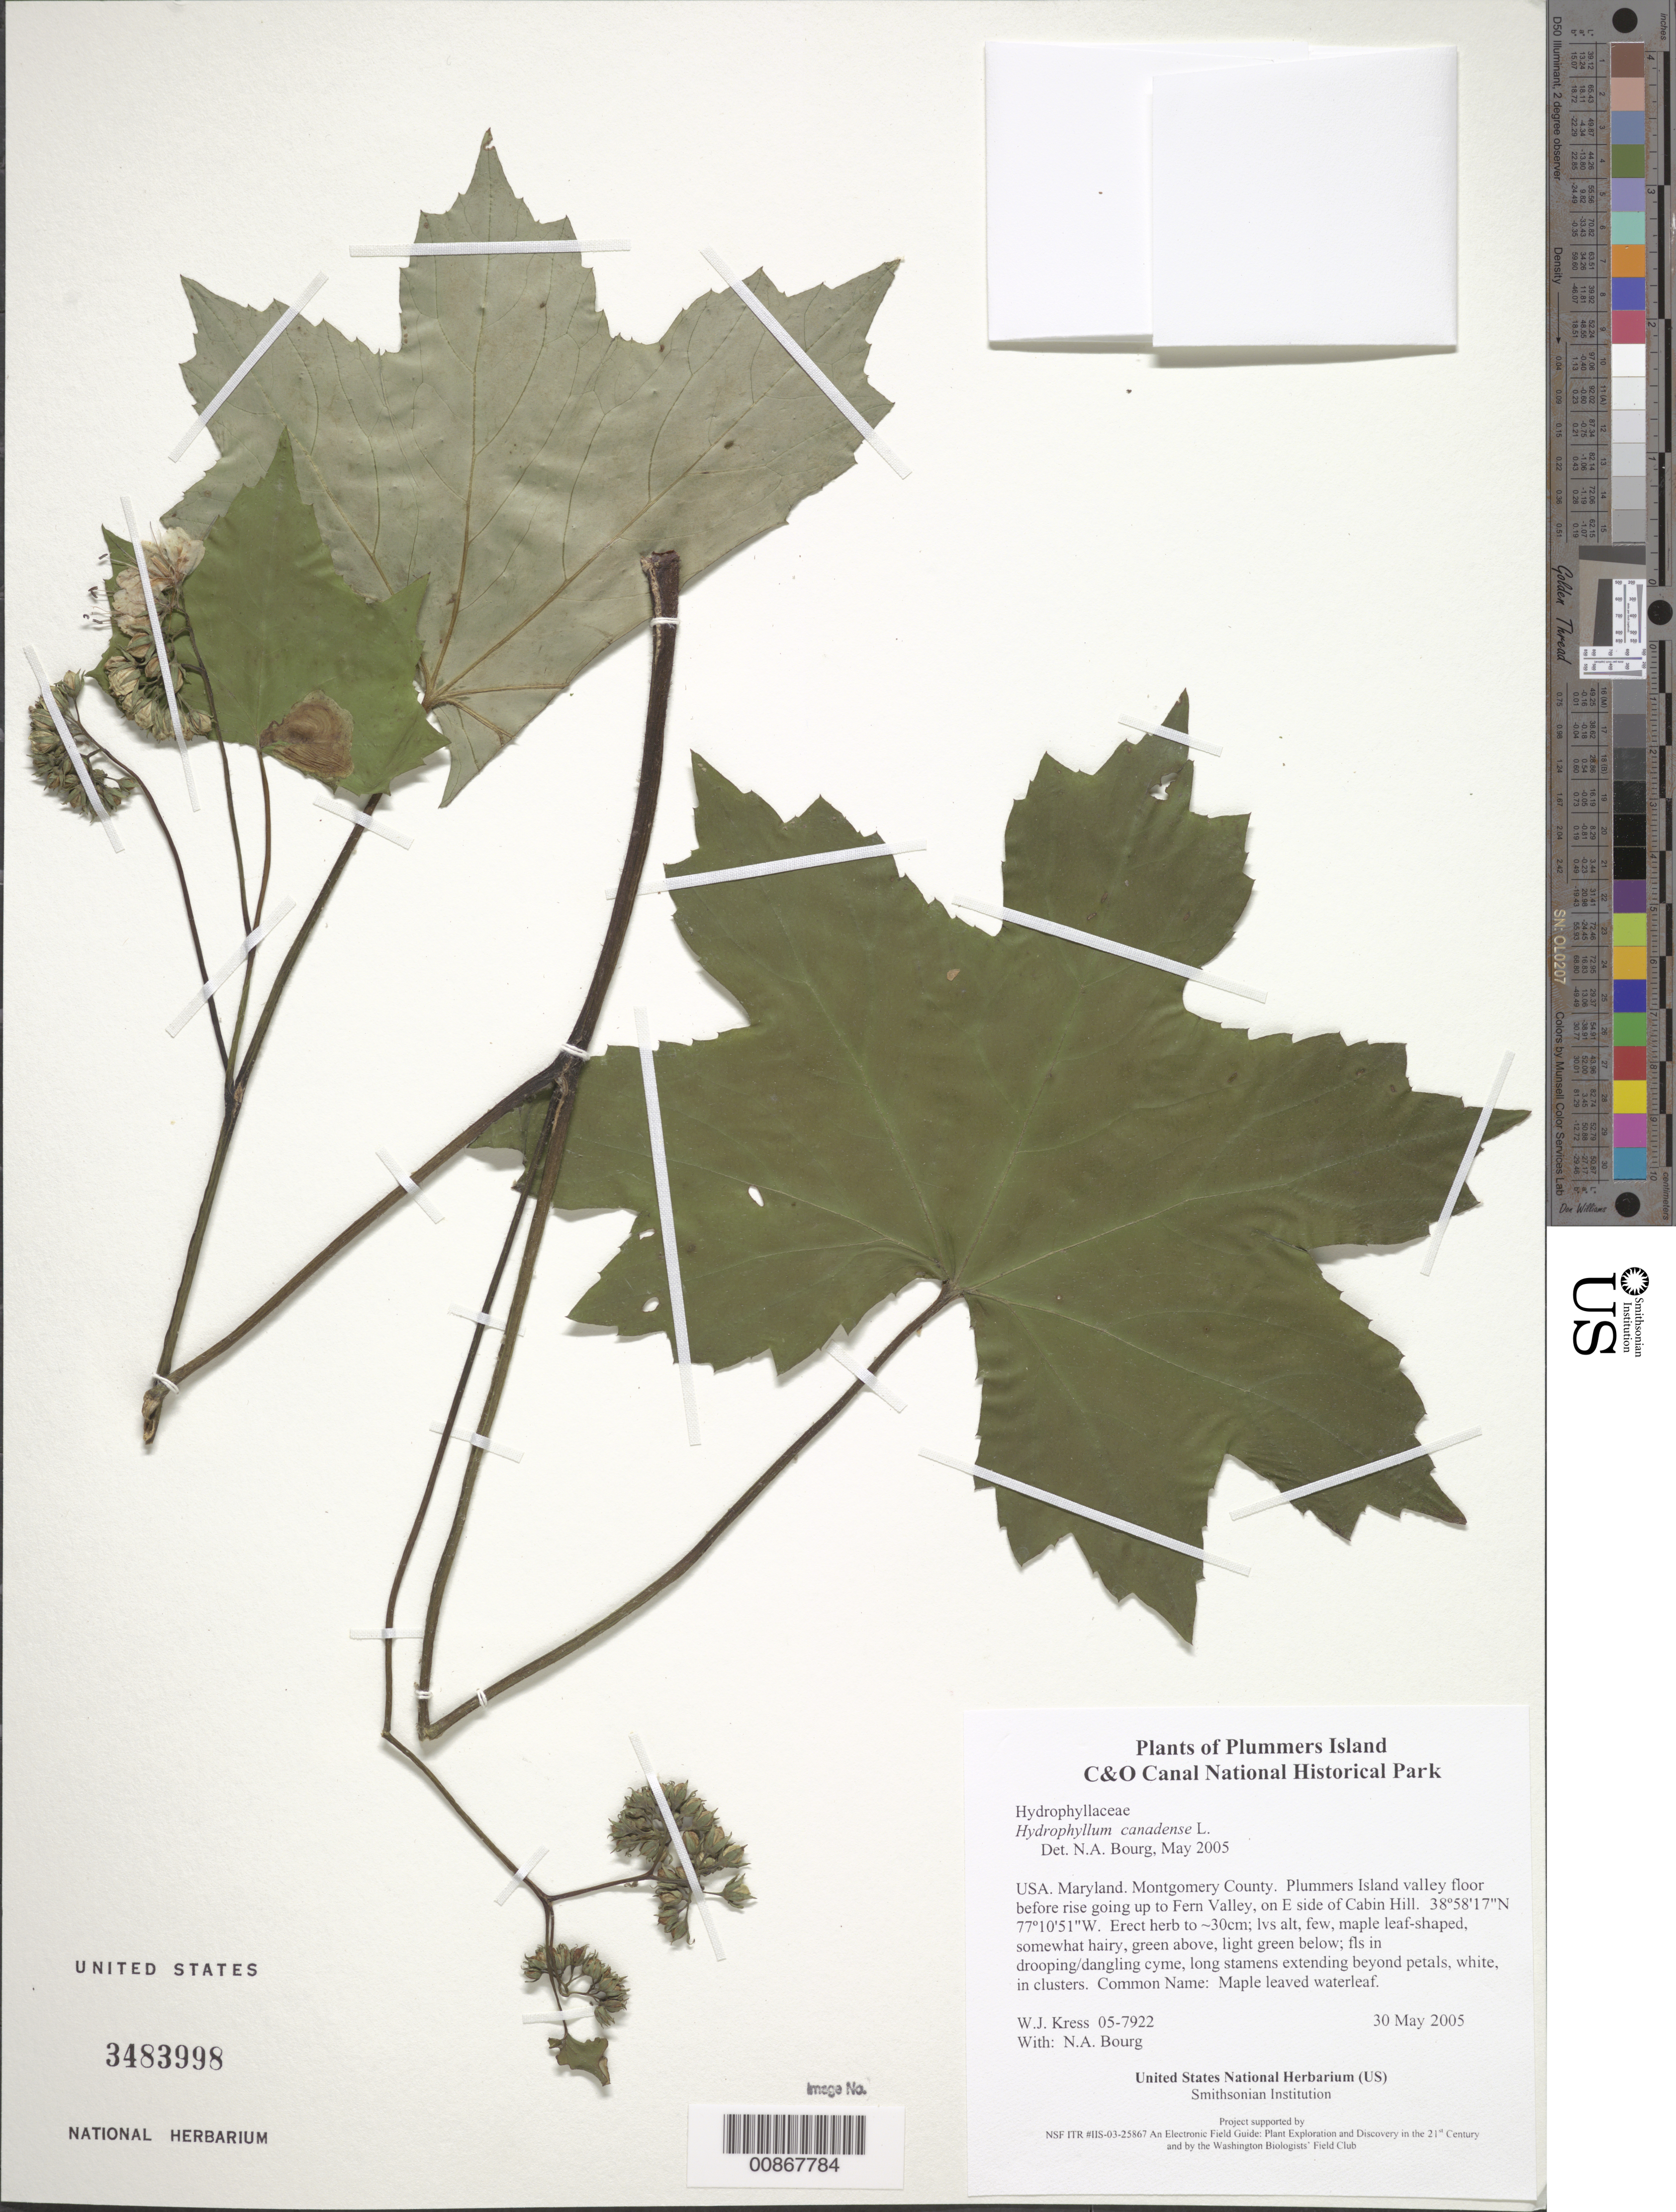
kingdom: Plantae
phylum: Tracheophyta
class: Magnoliopsida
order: Boraginales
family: Hydrophyllaceae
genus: Hydrophyllum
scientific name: Hydrophyllum canadense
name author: L.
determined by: Bourg, N. A.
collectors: W. J. Kress & N. A. Bourg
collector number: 05-7922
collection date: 2005-05-30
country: United States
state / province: Maryland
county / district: Montgomery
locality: Chesapeake and Ohio Canal National Historical Park, Plummers Island valley floor before rise going up to Fern Valley, on E side of Cabin Hill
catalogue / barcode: US 3483998